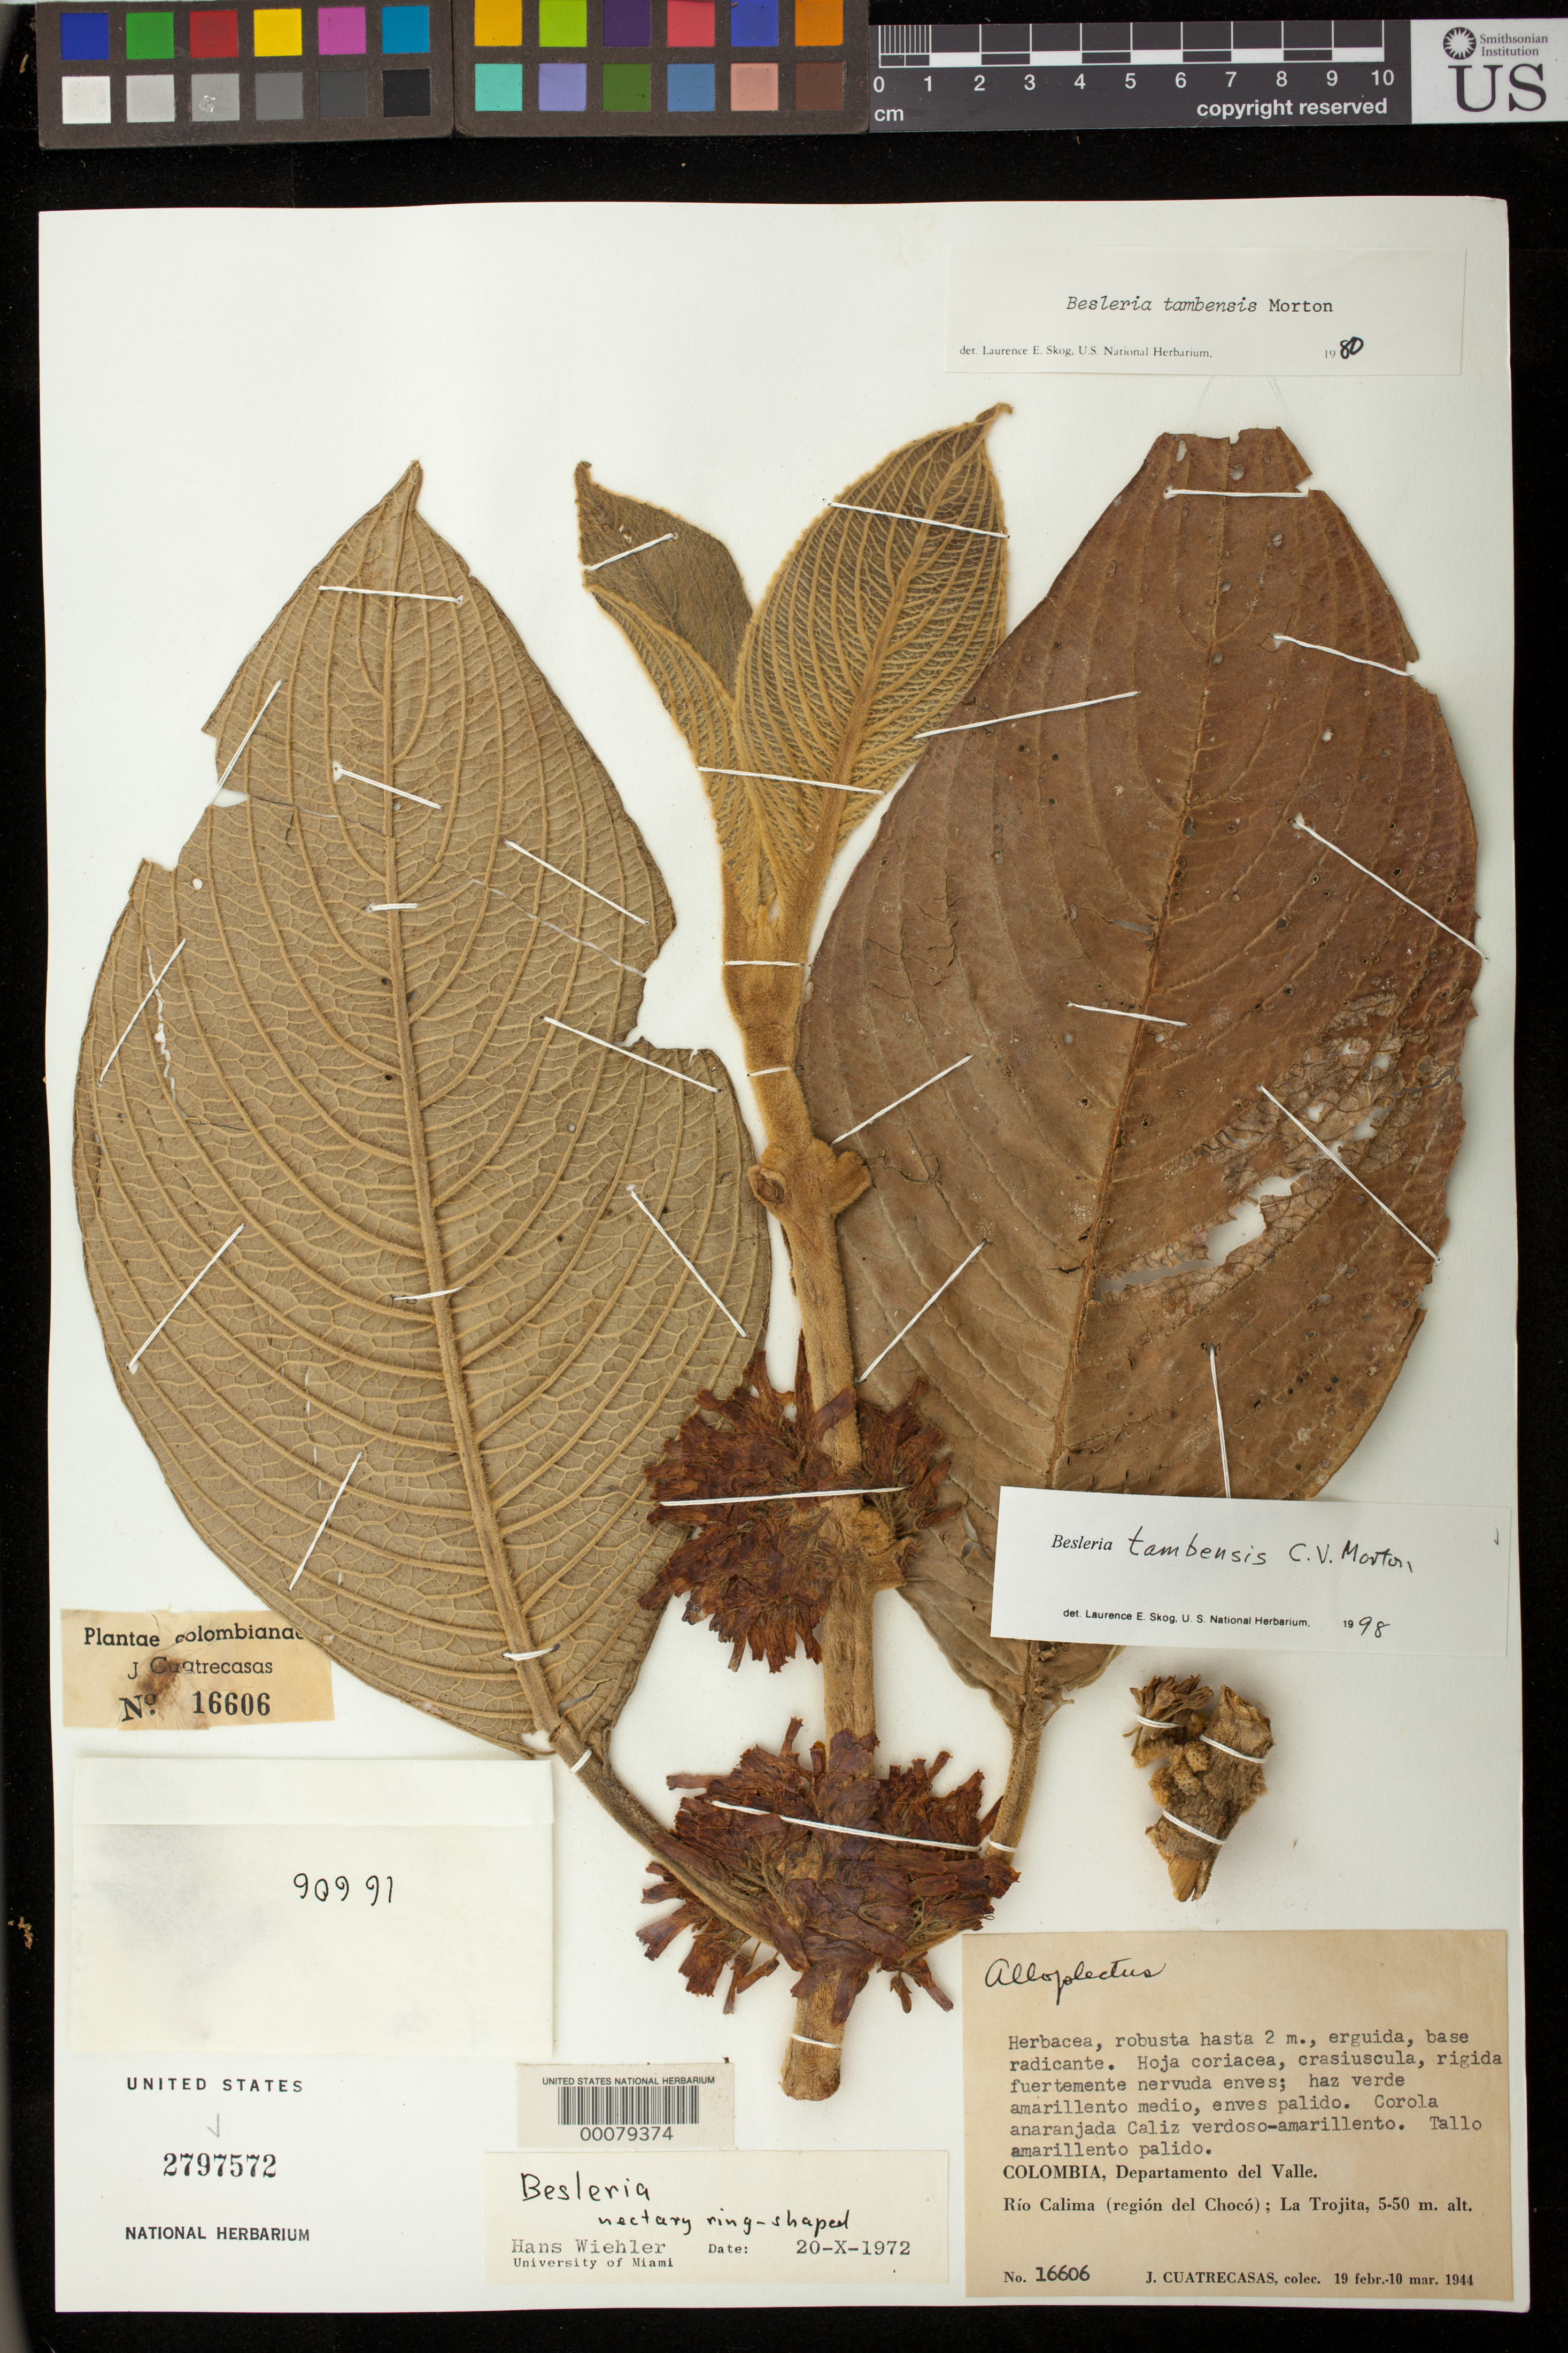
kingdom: Plantae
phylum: Tracheophyta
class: Magnoliopsida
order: Lamiales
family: Gesneriaceae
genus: Besleria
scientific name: Besleria tambensis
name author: C.V. Morton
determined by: Skog, Laurence E.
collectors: J. Cuatrecasas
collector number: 16606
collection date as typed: Feb-Mar 1944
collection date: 1944-02/1944-03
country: Colombia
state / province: Valle del Cauca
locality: Río Calima (región del Chocó); La Trojita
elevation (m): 5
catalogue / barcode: US 2797572